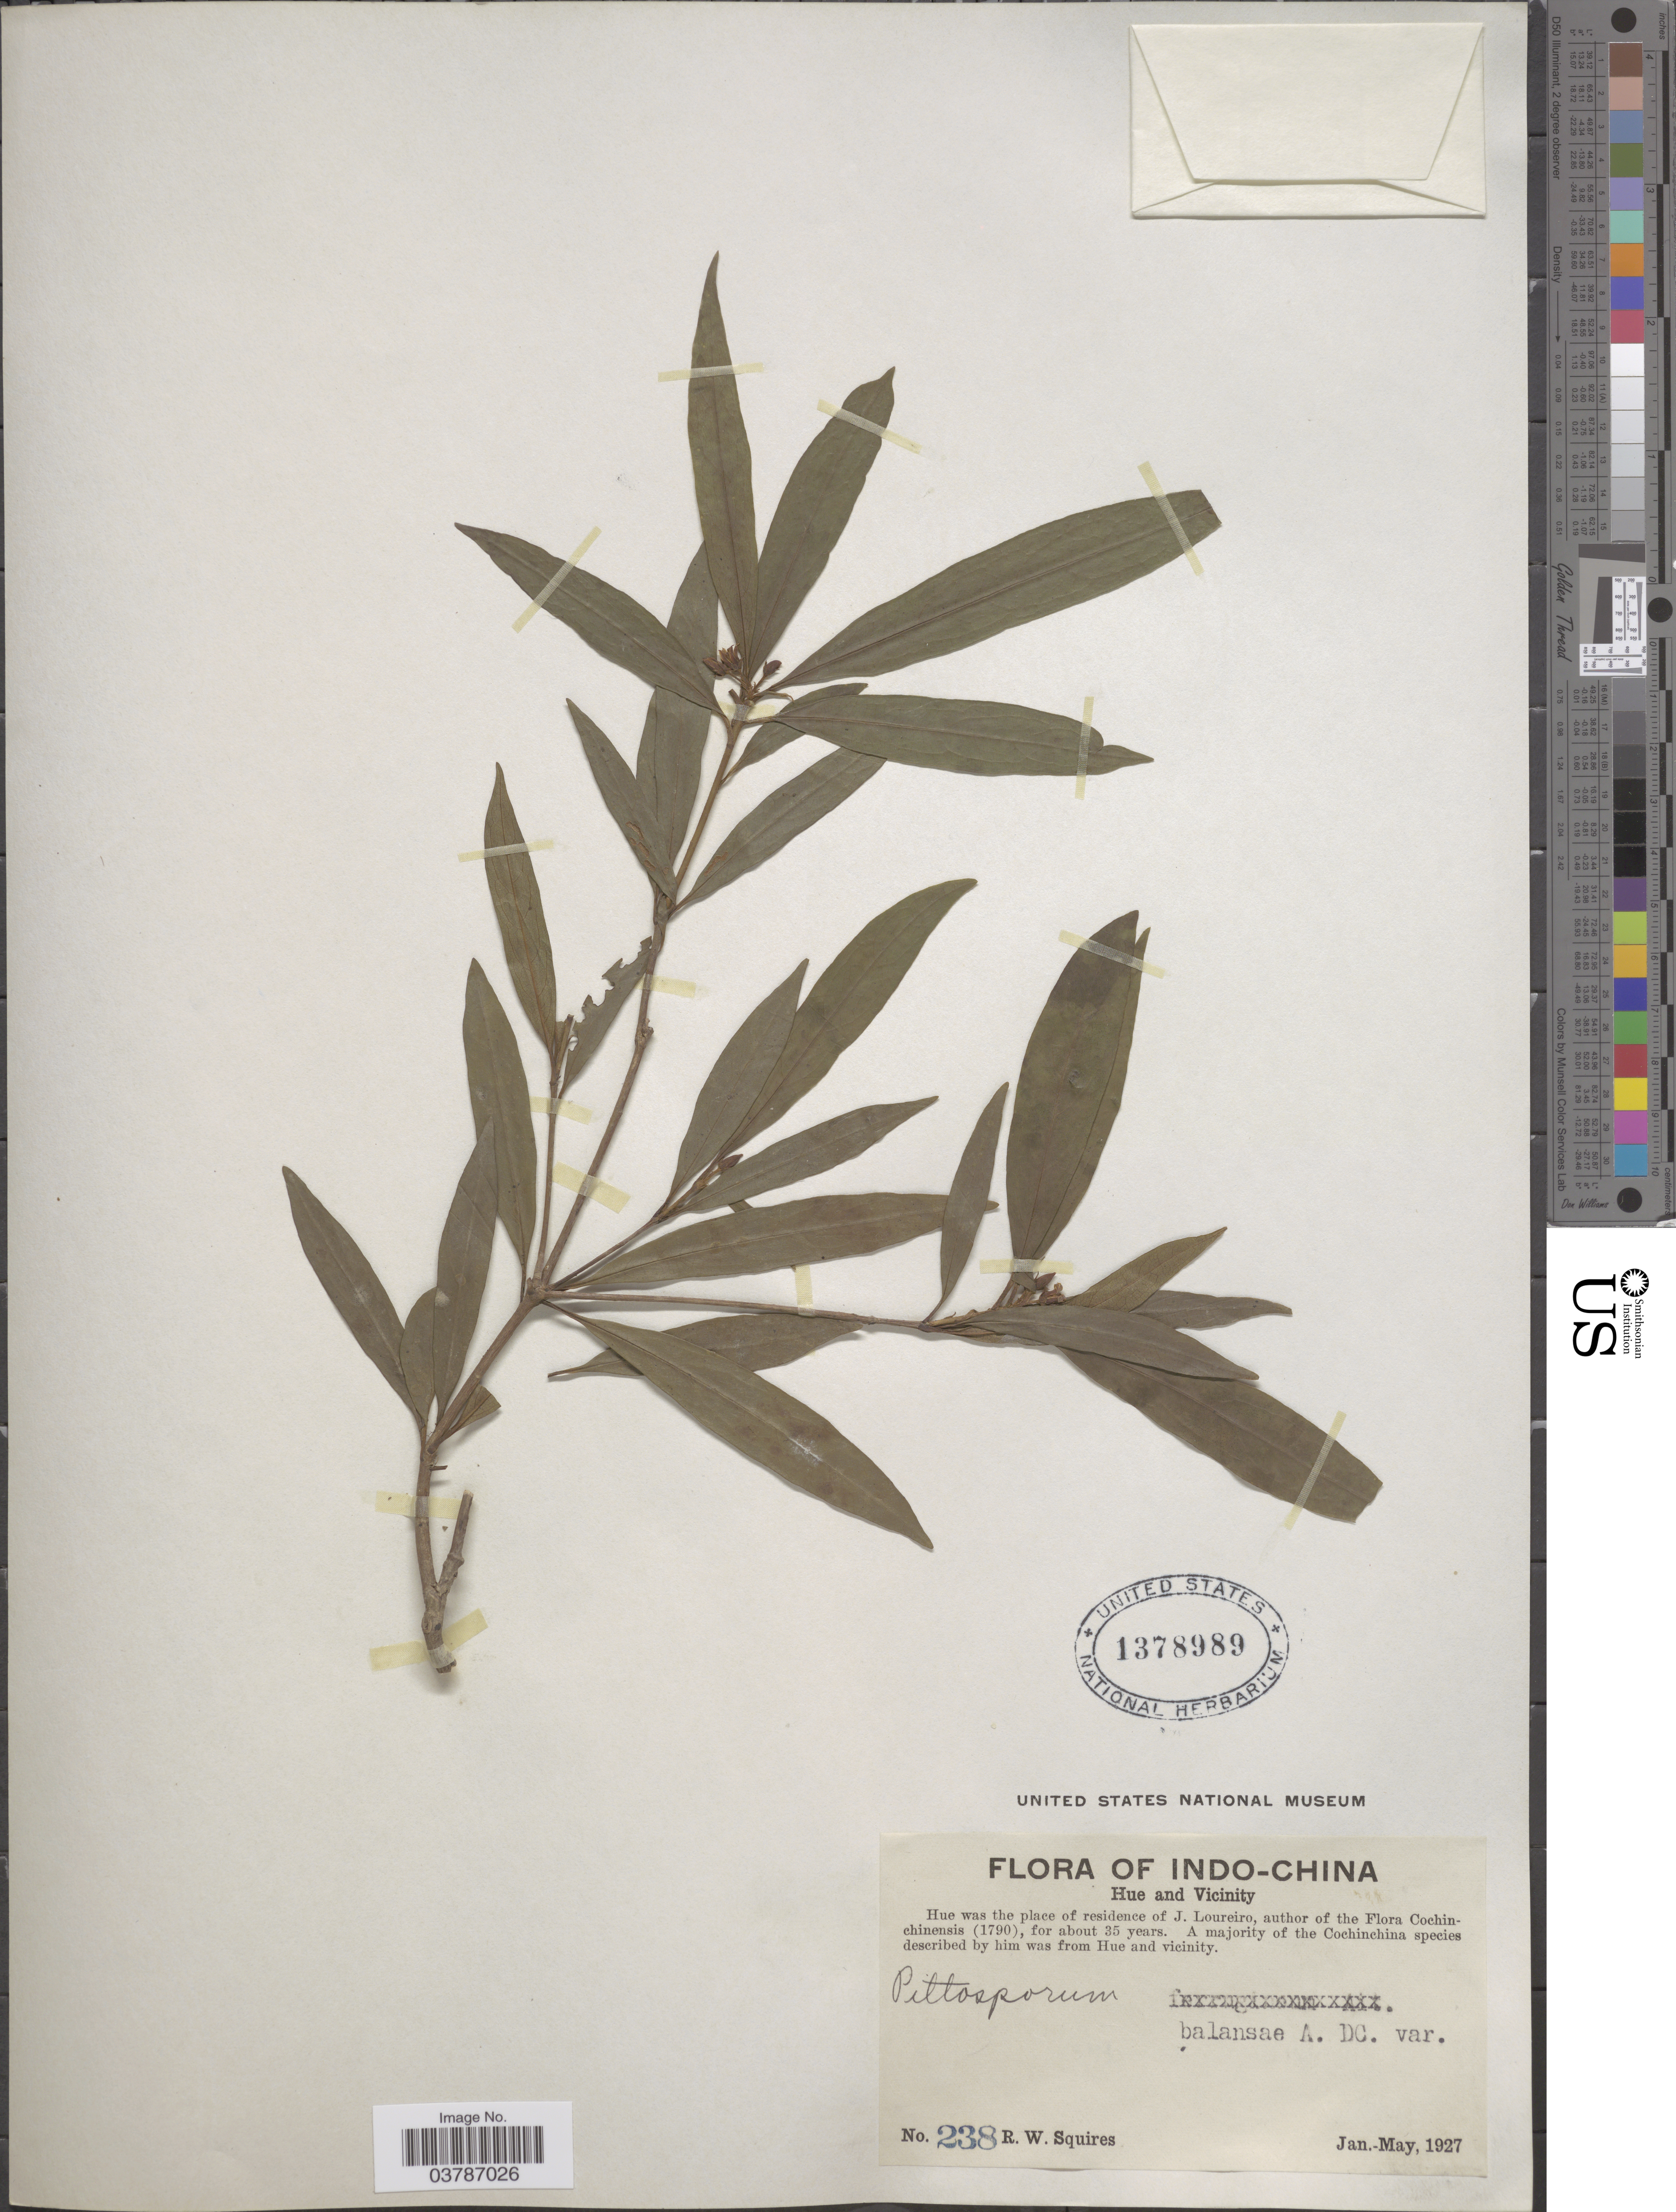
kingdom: Plantae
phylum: Tracheophyta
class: Magnoliopsida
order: Apiales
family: Pittosporaceae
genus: Pittosporum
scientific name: Pittosporum balansae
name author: A. DC.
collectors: R. Squires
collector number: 238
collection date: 1927-01/1927-05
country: Vietnam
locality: Indo-China. Hue and Vicinity.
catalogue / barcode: US 1378989